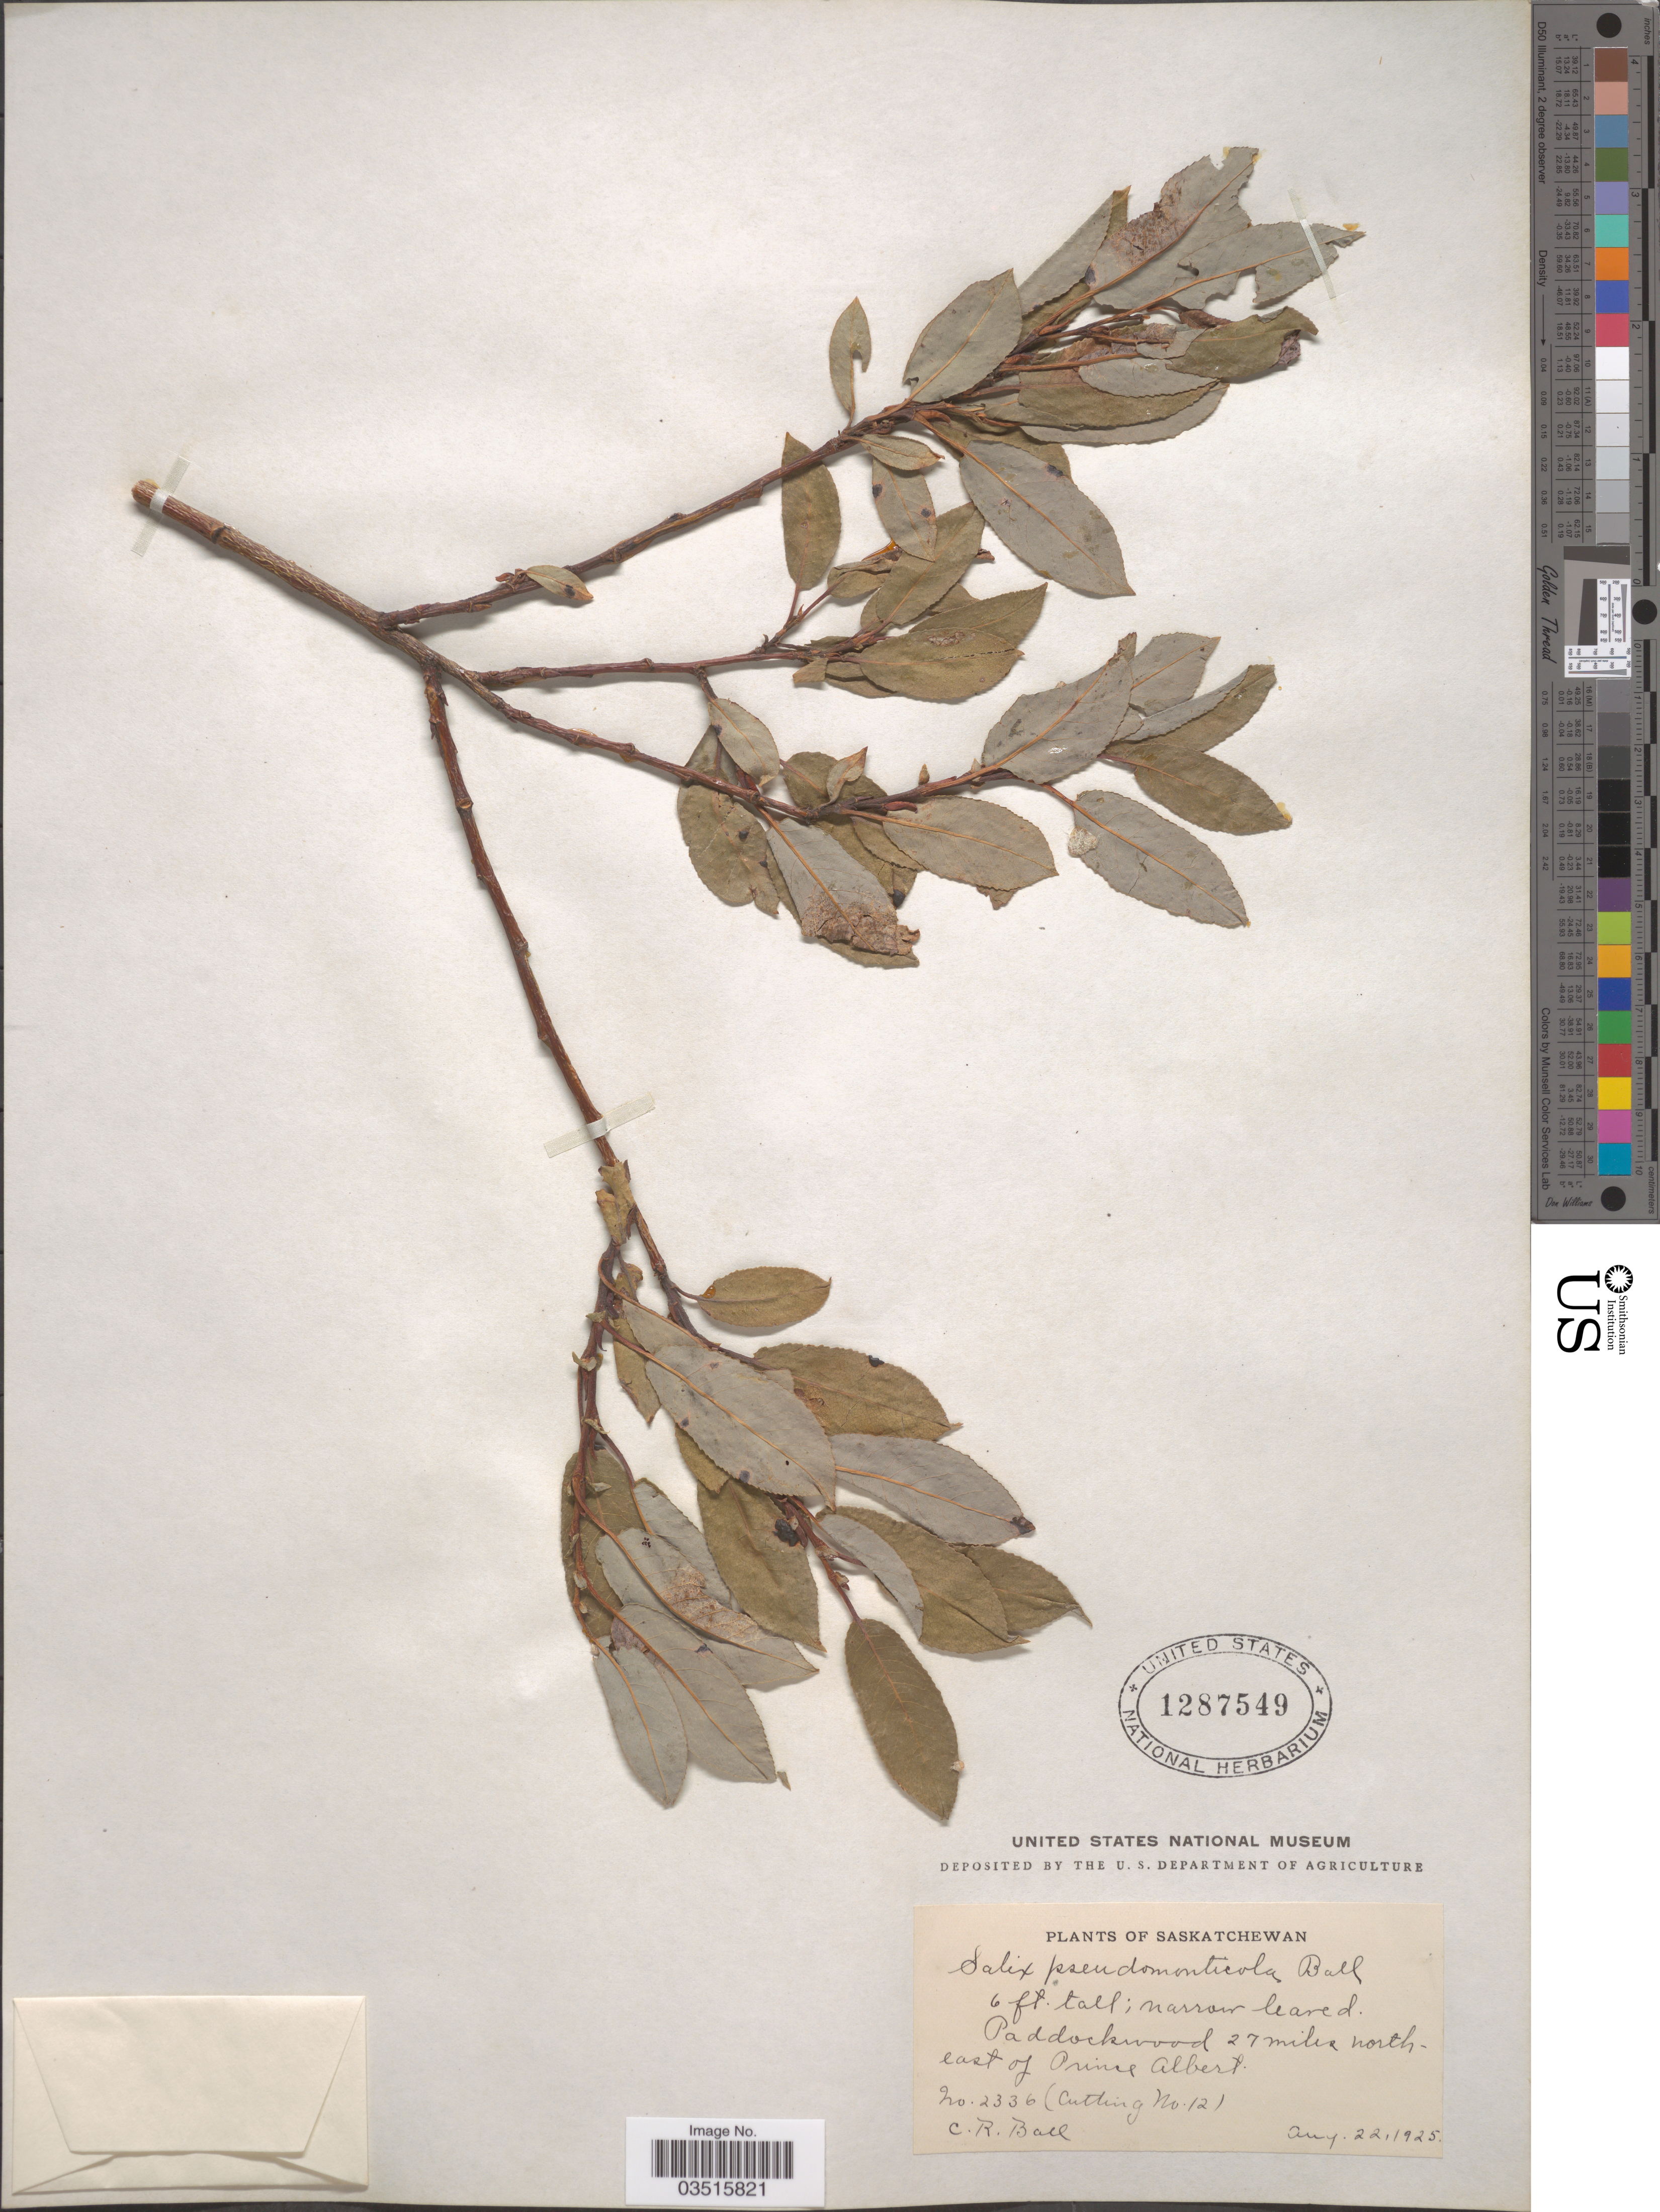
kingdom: Plantae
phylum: Tracheophyta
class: Magnoliopsida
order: Malpighiales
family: Salicaceae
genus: Salix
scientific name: Salix monticola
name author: Bebb.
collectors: C. R. Ball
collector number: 2336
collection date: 1925-08-22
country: Canada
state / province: Saskatchewan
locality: Paddockwood 27 miles northeast of Prince Albert.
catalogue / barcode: US 1287549